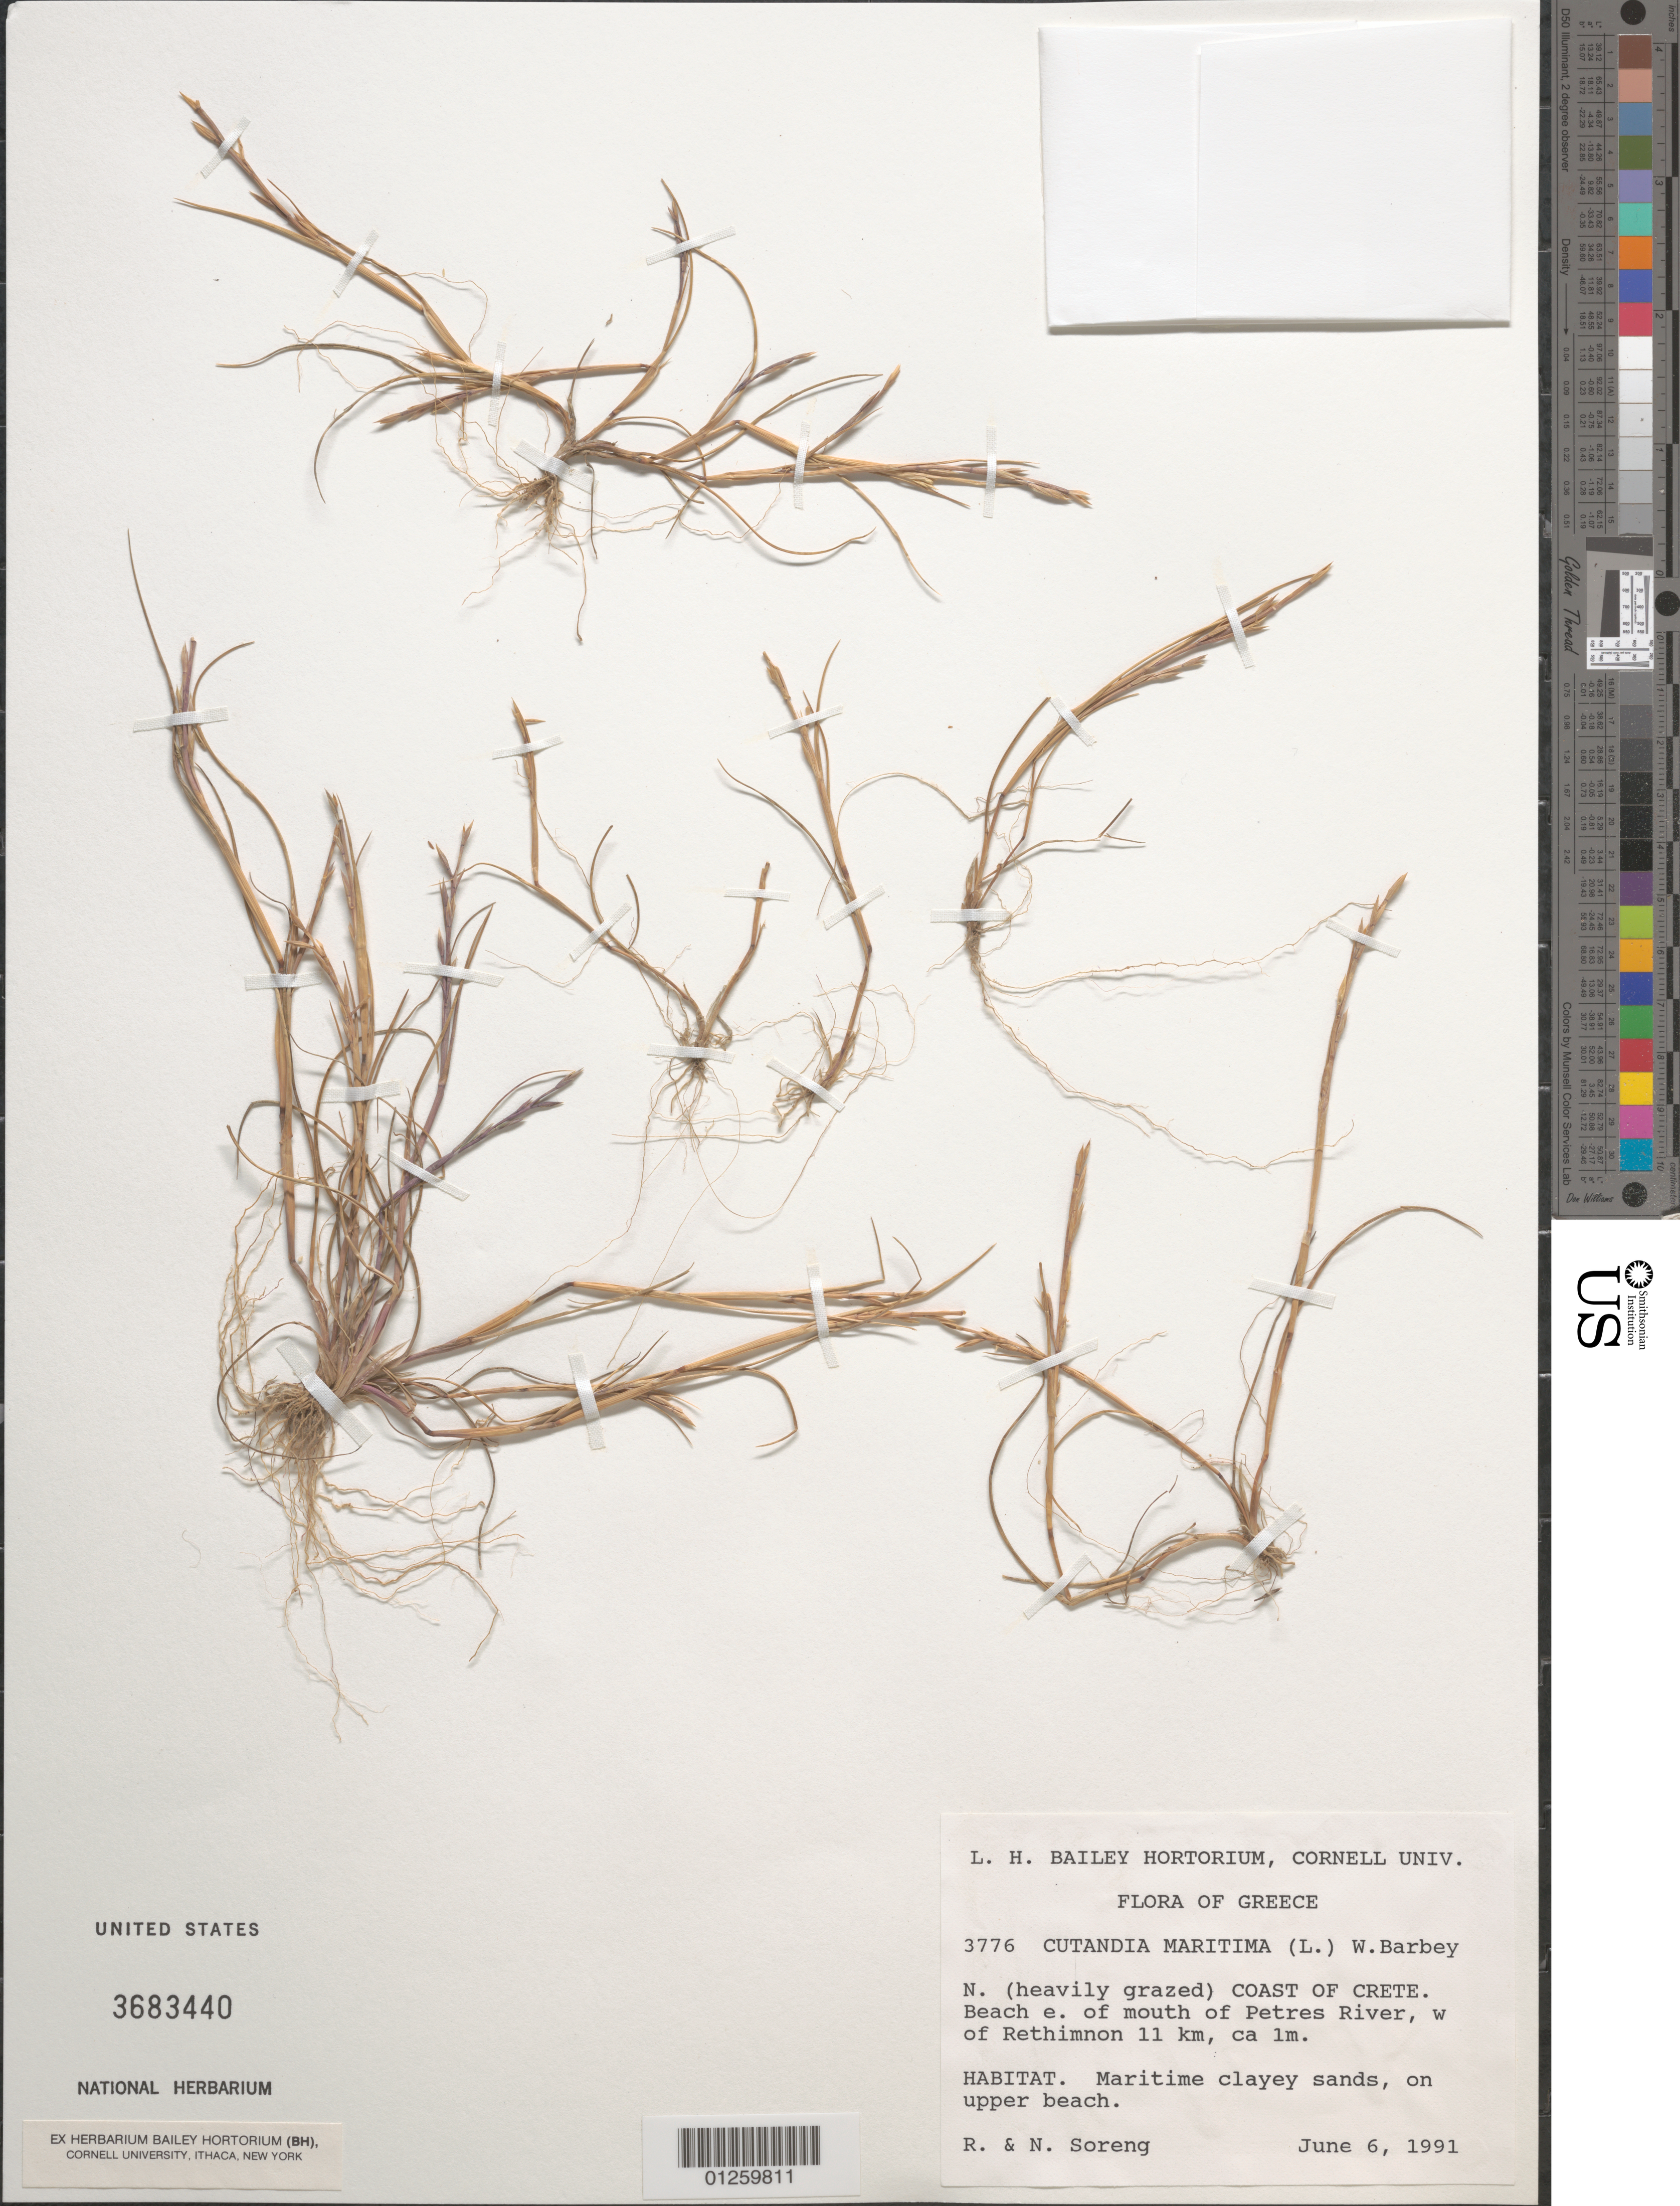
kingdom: Plantae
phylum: Tracheophyta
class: Liliopsida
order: Poales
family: Poaceae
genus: Cutandia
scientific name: Cutandia maritima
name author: (L.) Barbey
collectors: R. J. Soreng & N. L. Soreng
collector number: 3776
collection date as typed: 06 Jun 1991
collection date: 1991-06-06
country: Greece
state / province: Crete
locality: N coast. Beach E of mouth of Petres River, W of Rethimnon 11 km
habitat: Maritime clayey sands, on upper beach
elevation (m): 1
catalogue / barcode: US 3683440